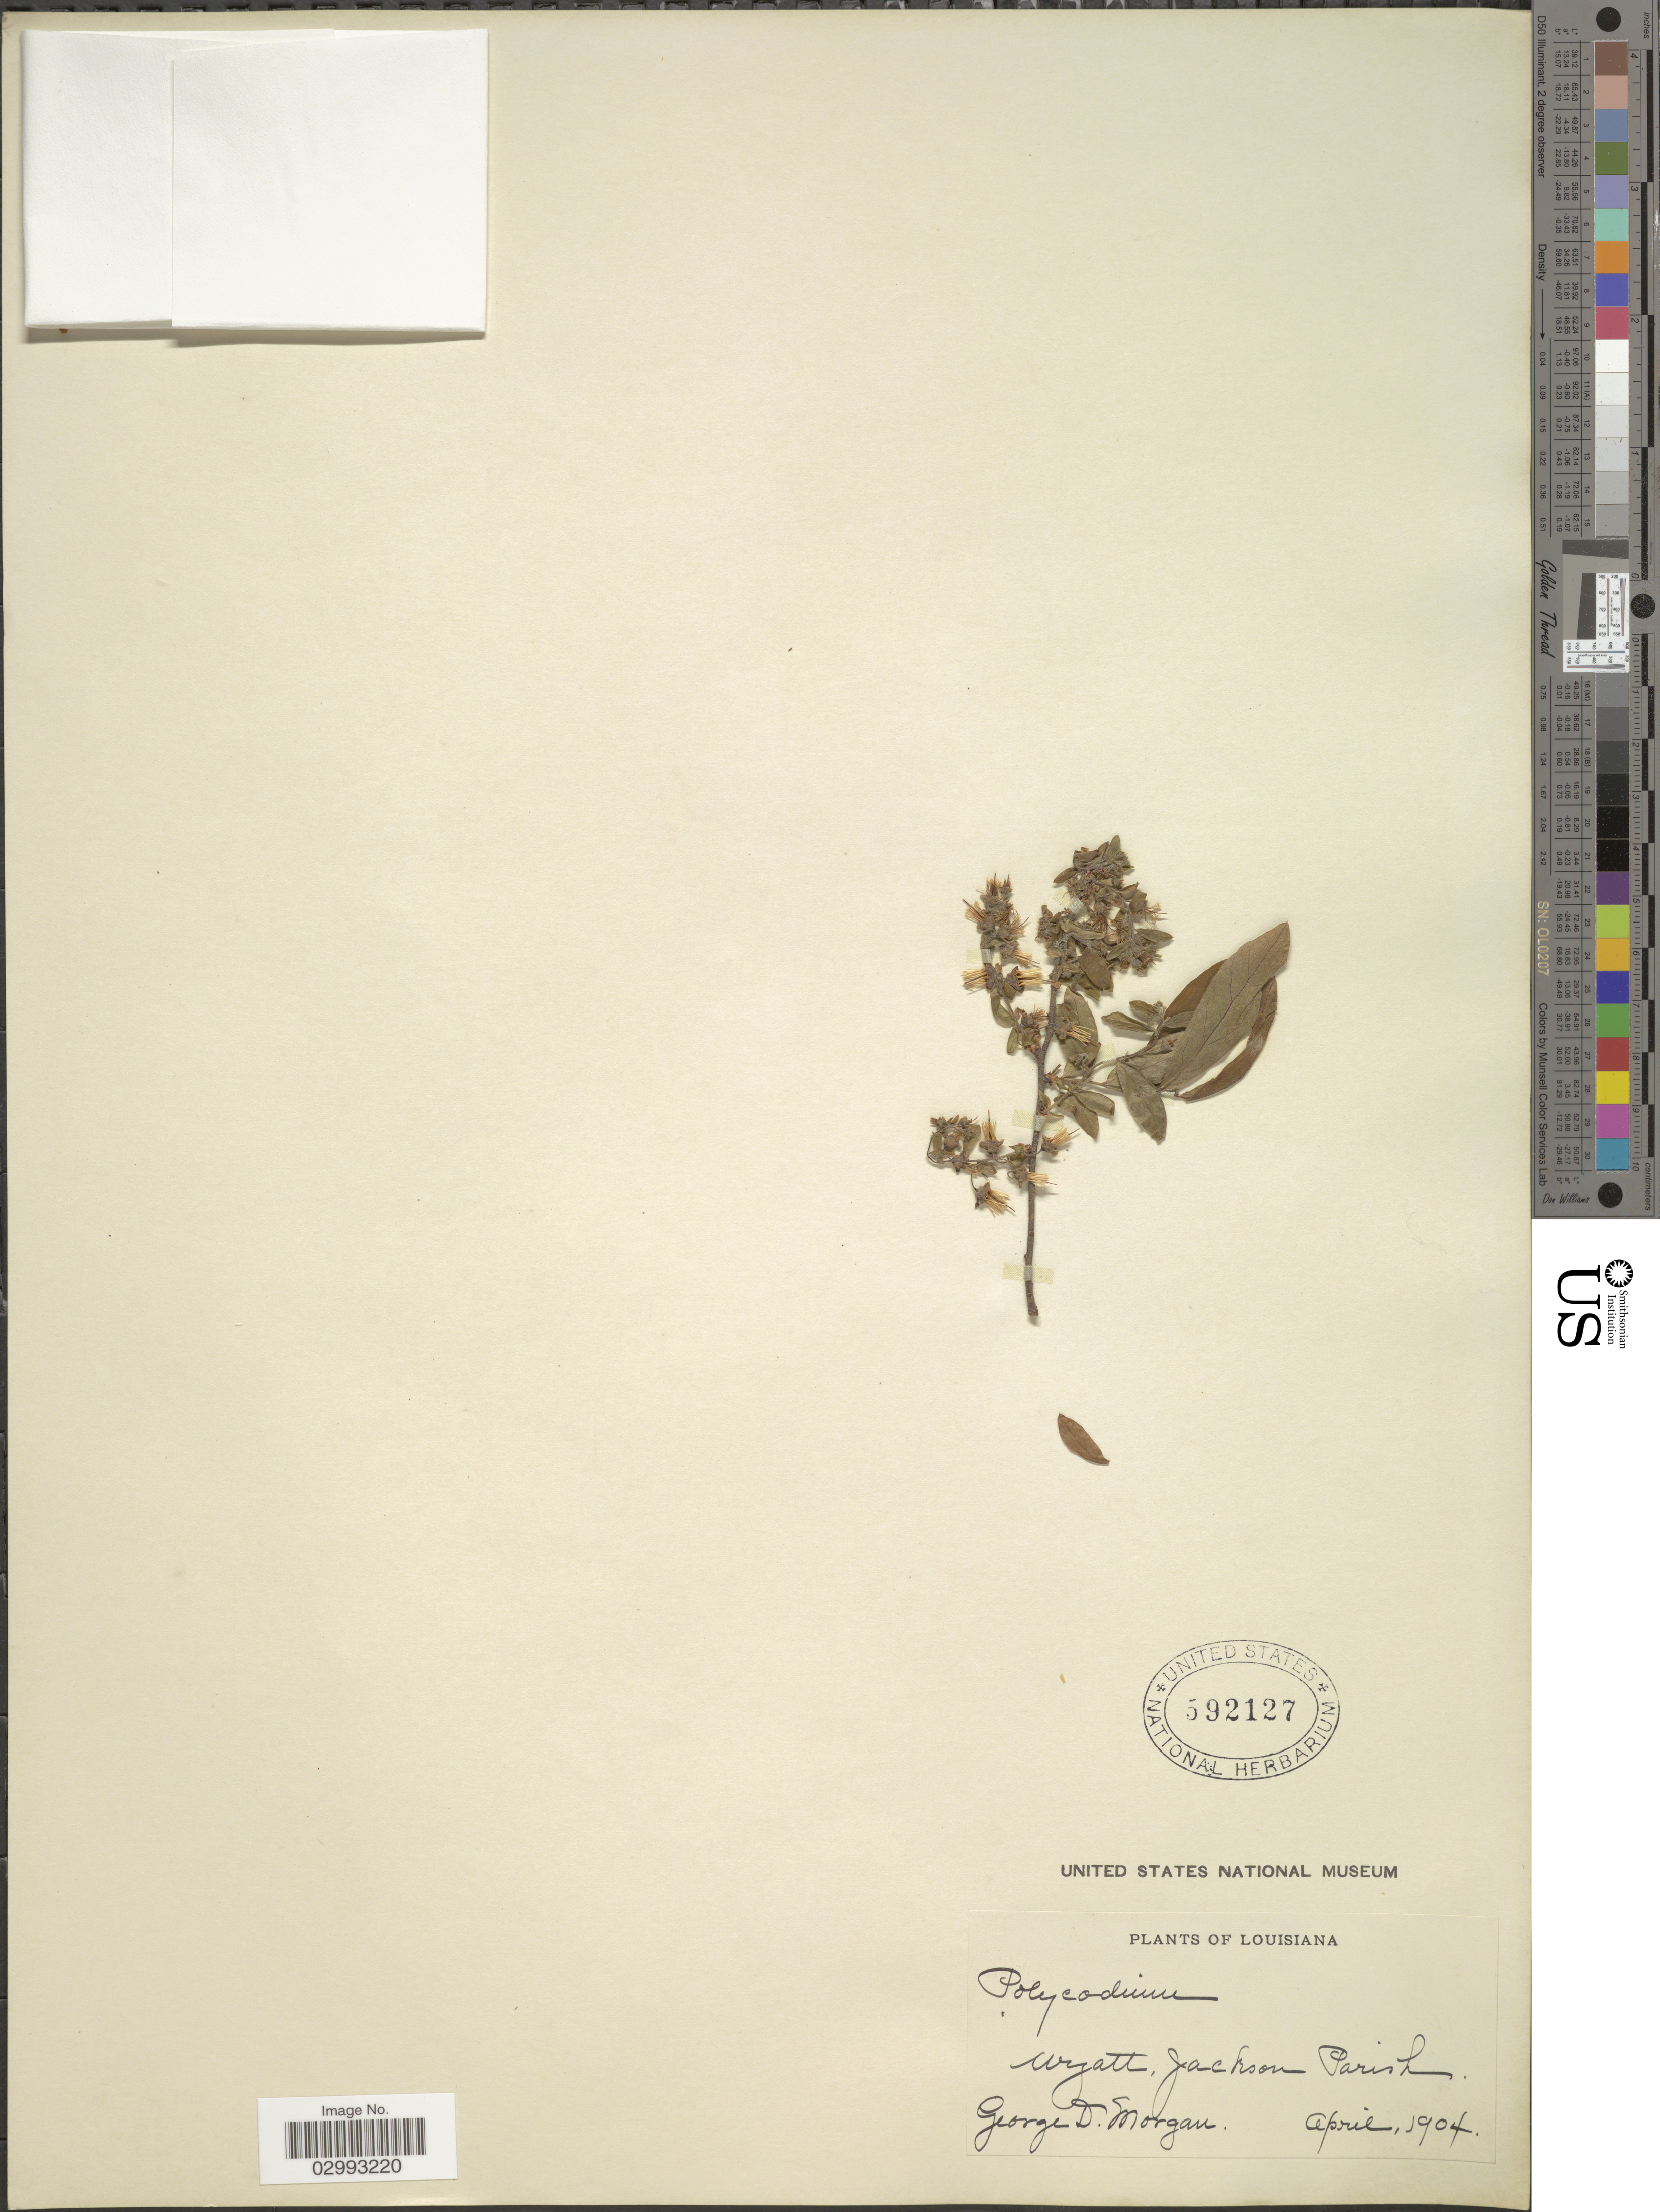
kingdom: Plantae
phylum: Tracheophyta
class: Magnoliopsida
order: Ericales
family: Ericaceae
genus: Polycodium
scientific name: Polycodium sericeum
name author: (C. Mohr) C.B. Rob.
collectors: G. Morgan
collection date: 1904-04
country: United States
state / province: Louisiana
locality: Wyatt, Jackson Parish.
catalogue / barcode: US 592127